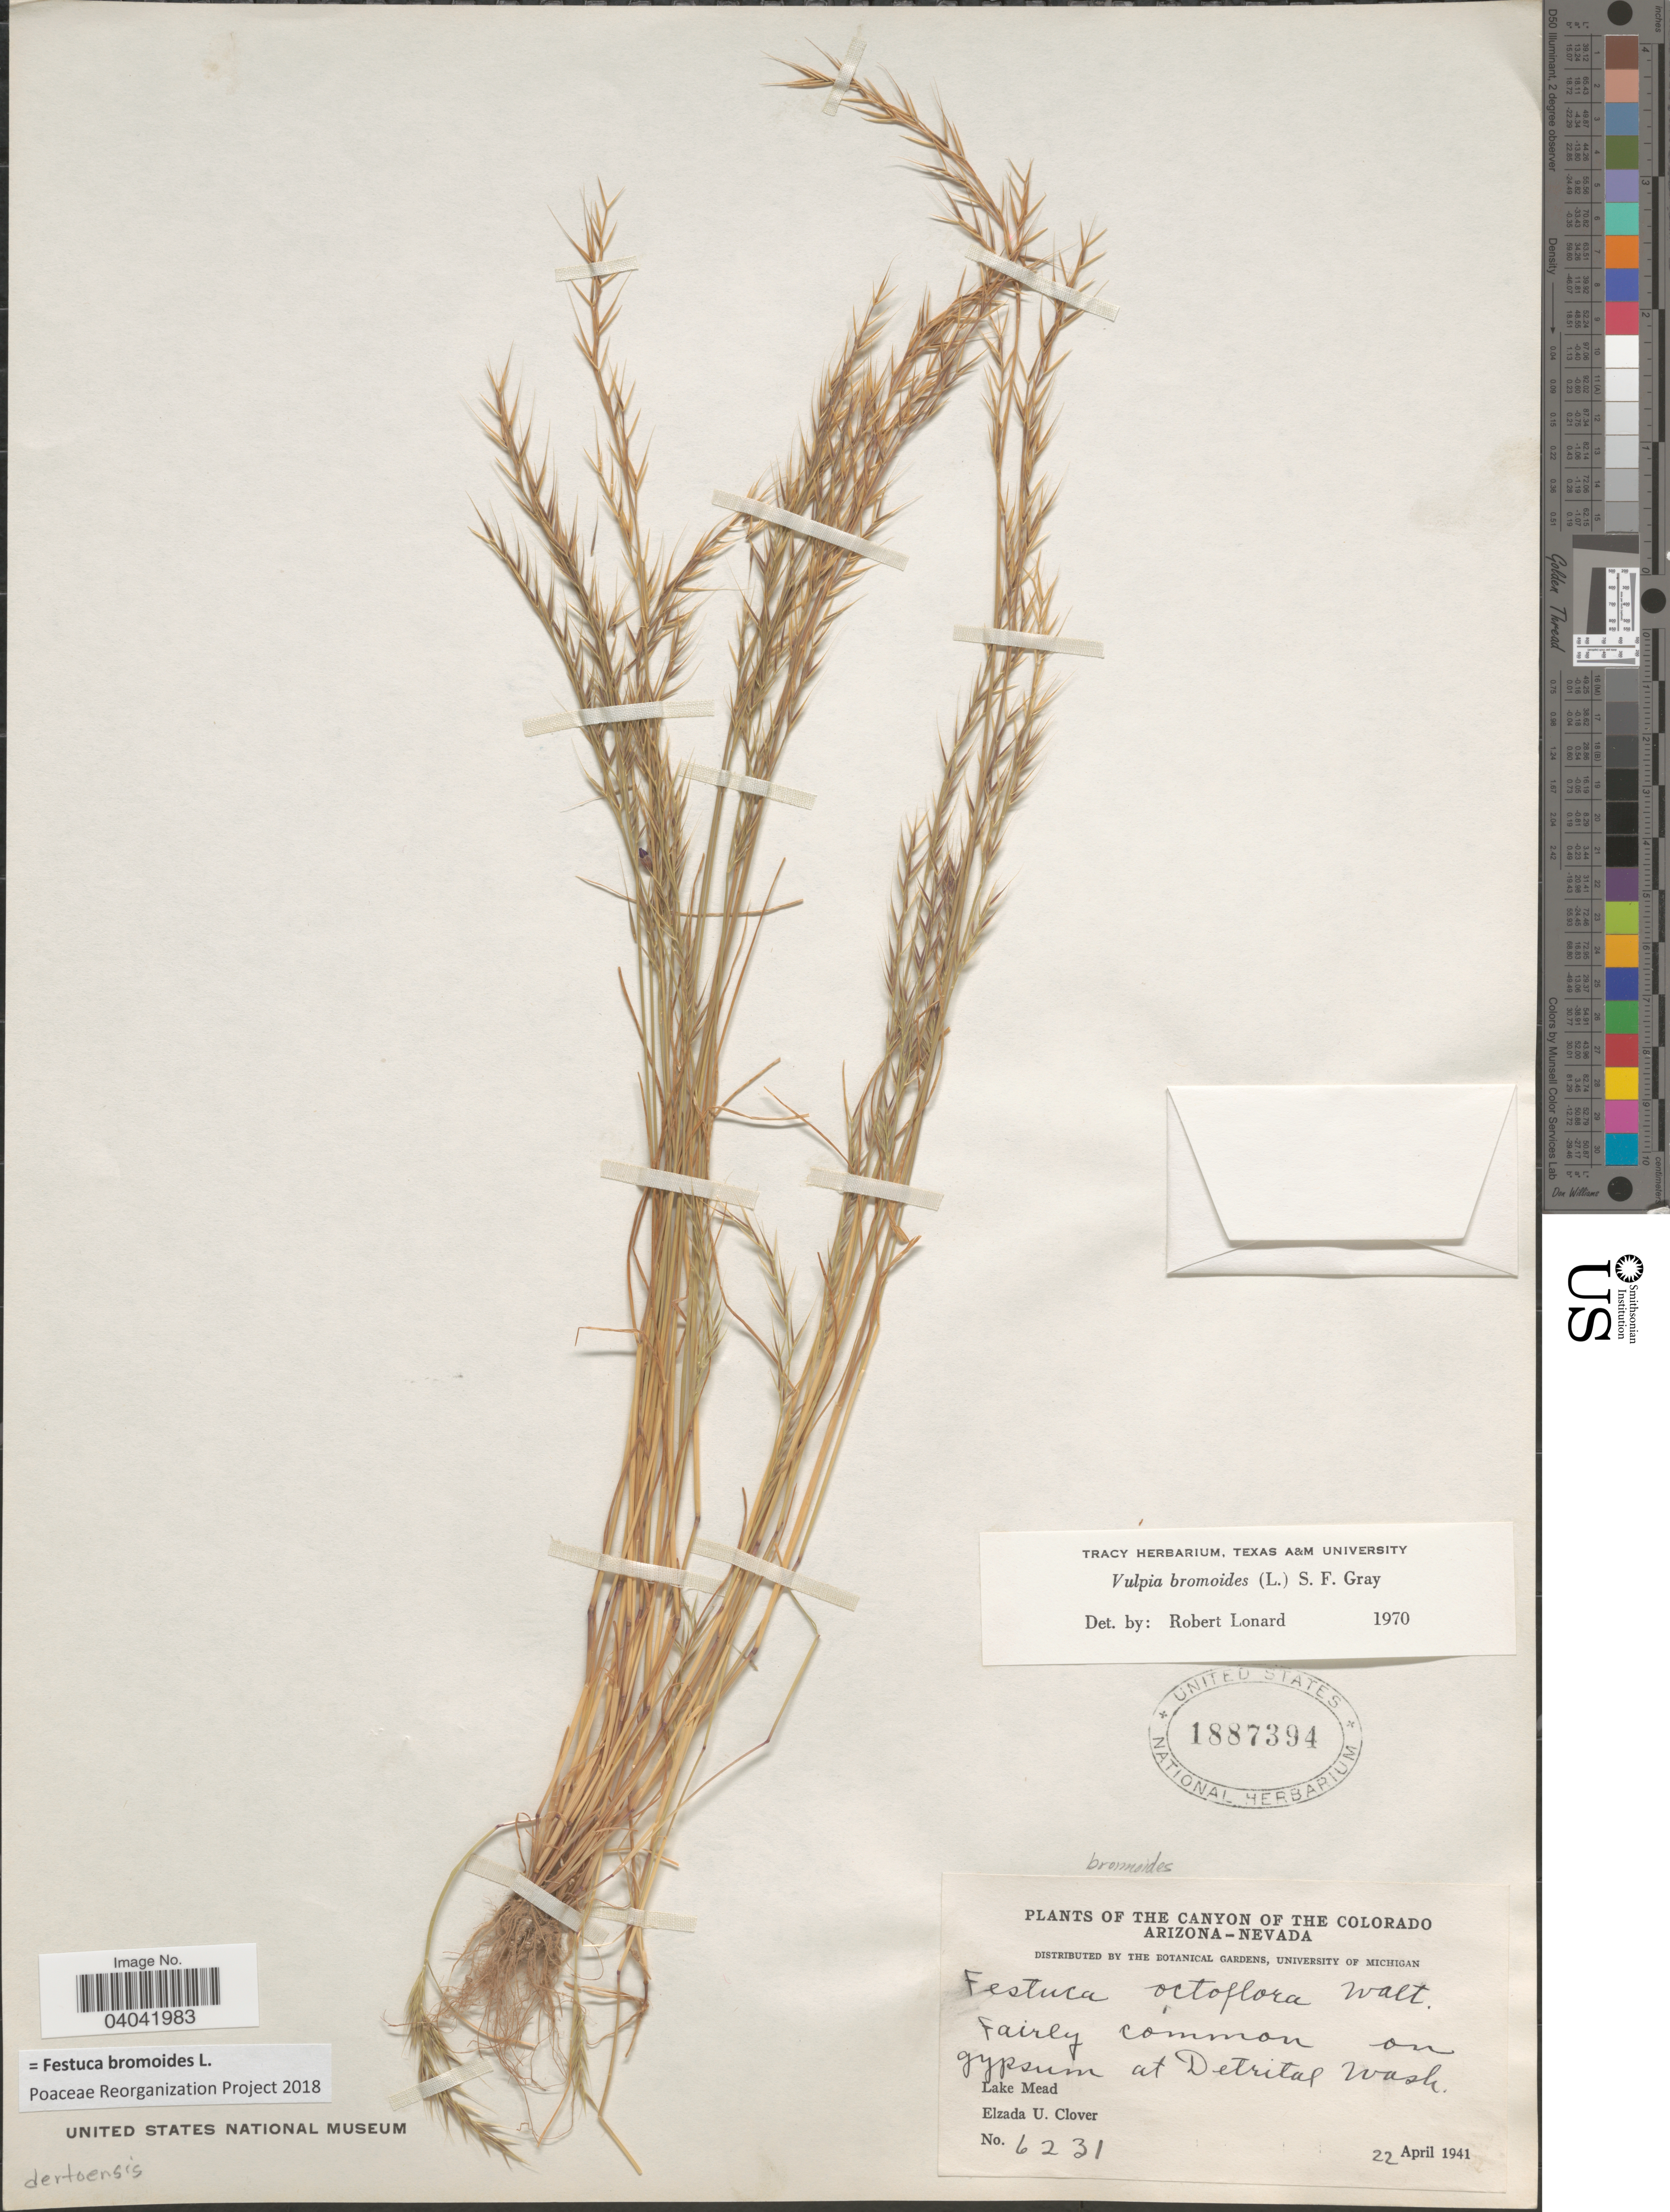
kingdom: Plantae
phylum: Tracheophyta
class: Liliopsida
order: Poales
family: Poaceae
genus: Festuca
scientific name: Festuca bromoides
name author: L.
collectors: E. U. Clover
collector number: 6231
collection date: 1941-04-22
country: United States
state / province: Washington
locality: At Detrital. Lake Mead.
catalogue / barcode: US 1887394